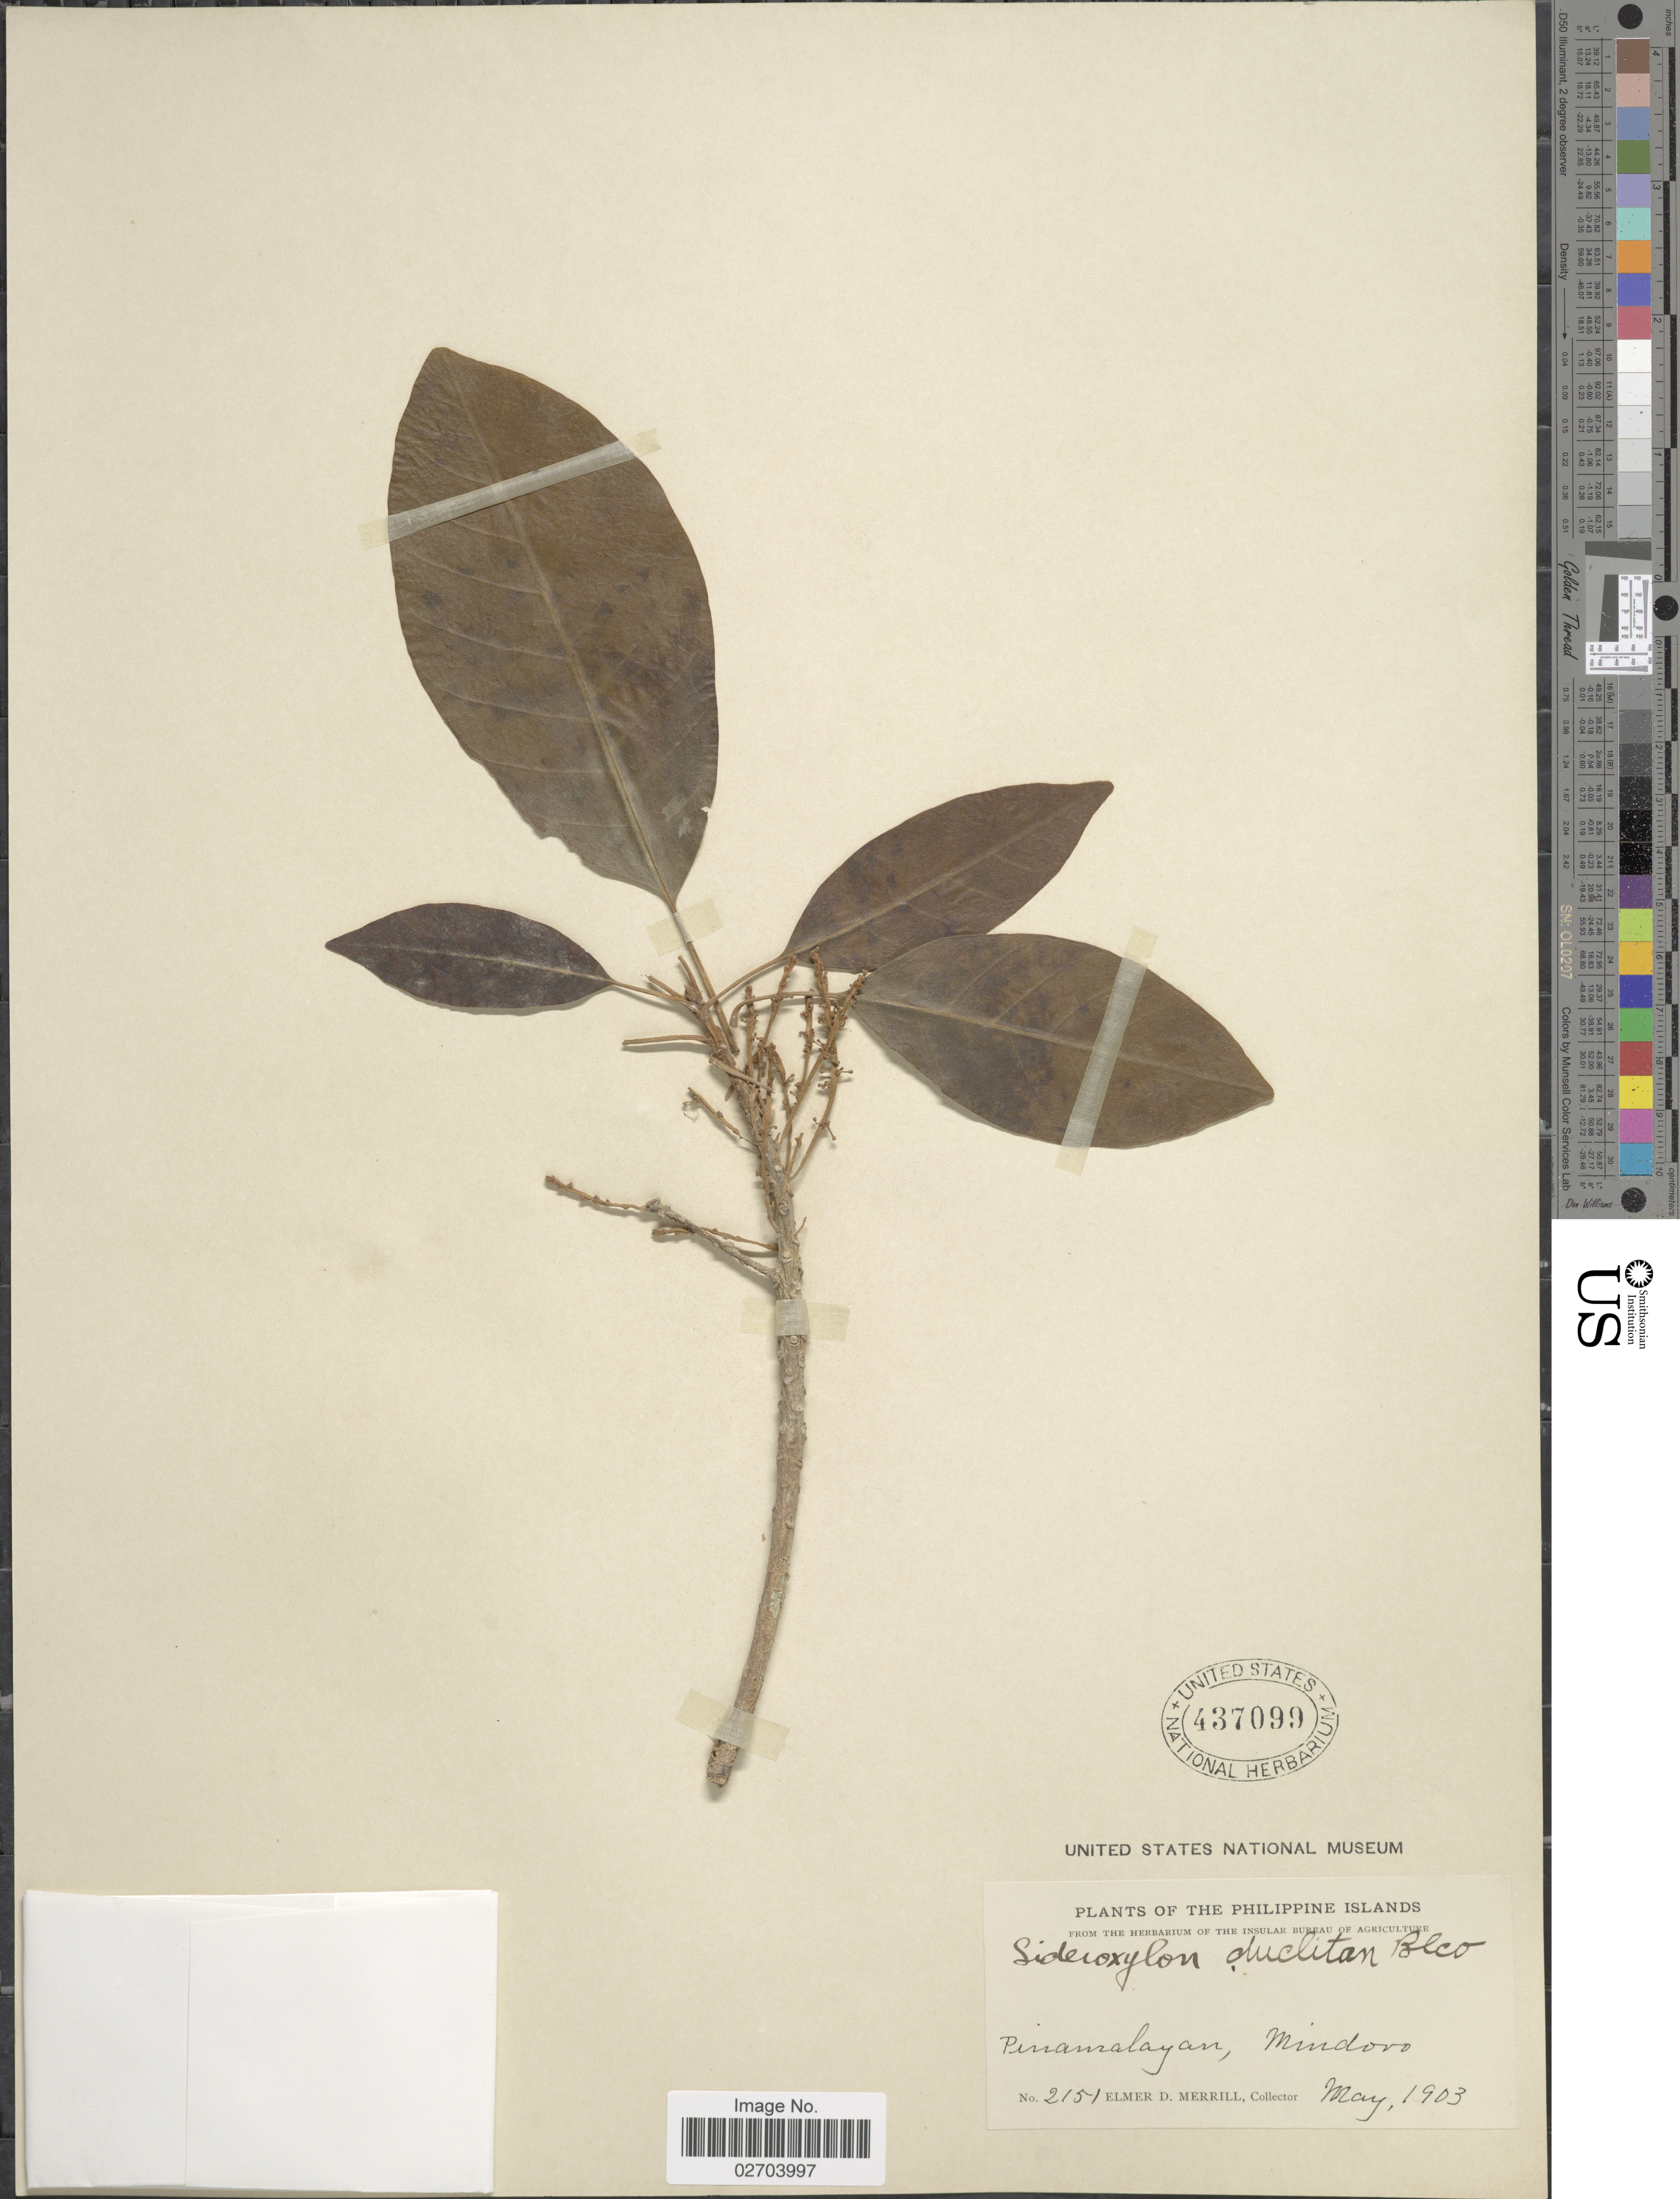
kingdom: Plantae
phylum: Tracheophyta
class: Magnoliopsida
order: Ericales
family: Sapotaceae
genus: Sideroxylon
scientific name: Sideroxylon duclitan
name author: Blanco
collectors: E. D. Merrill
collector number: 2151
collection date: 1903-05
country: Philippines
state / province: Mimaropa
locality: Pinamalayan, Mindoro.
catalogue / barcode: US 437099